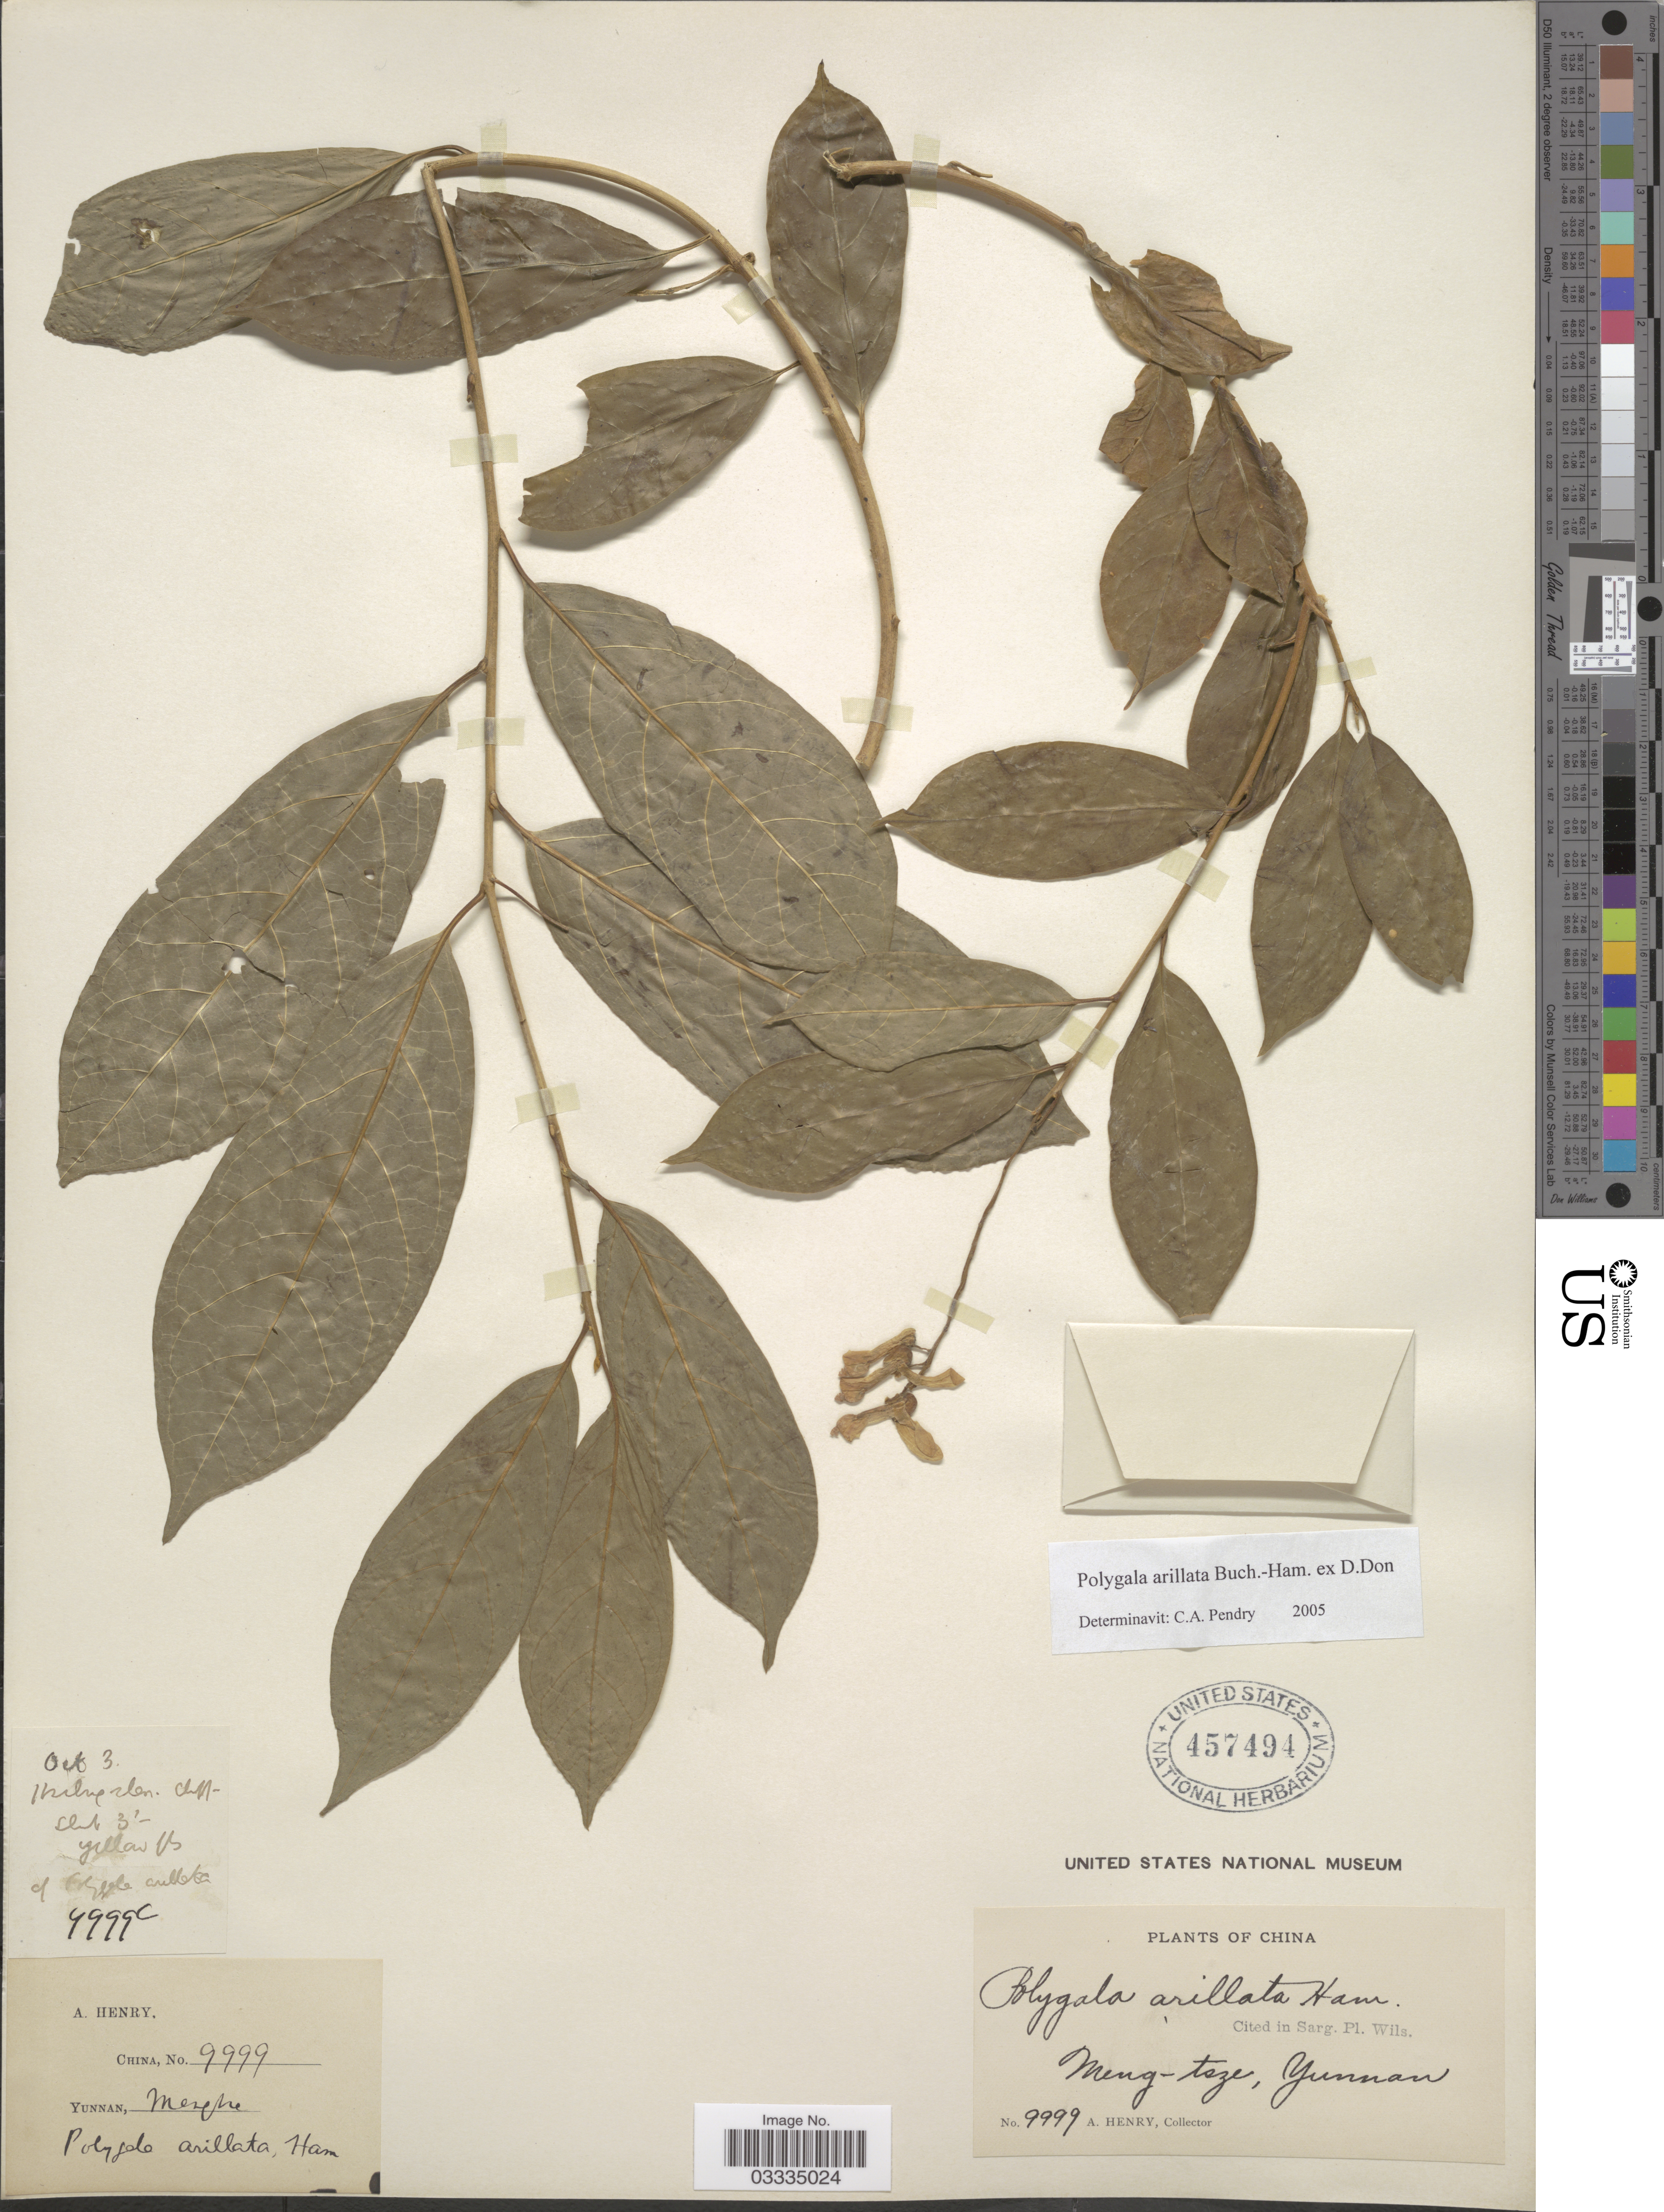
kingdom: Plantae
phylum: Tracheophyta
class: Magnoliopsida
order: Fabales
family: Polygalaceae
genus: Polygala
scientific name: Polygala arillata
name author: Buch.-Ham. ex D. Don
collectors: A. Henry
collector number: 9999 C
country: China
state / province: Yunnan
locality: Meng-tze.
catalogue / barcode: US 457494